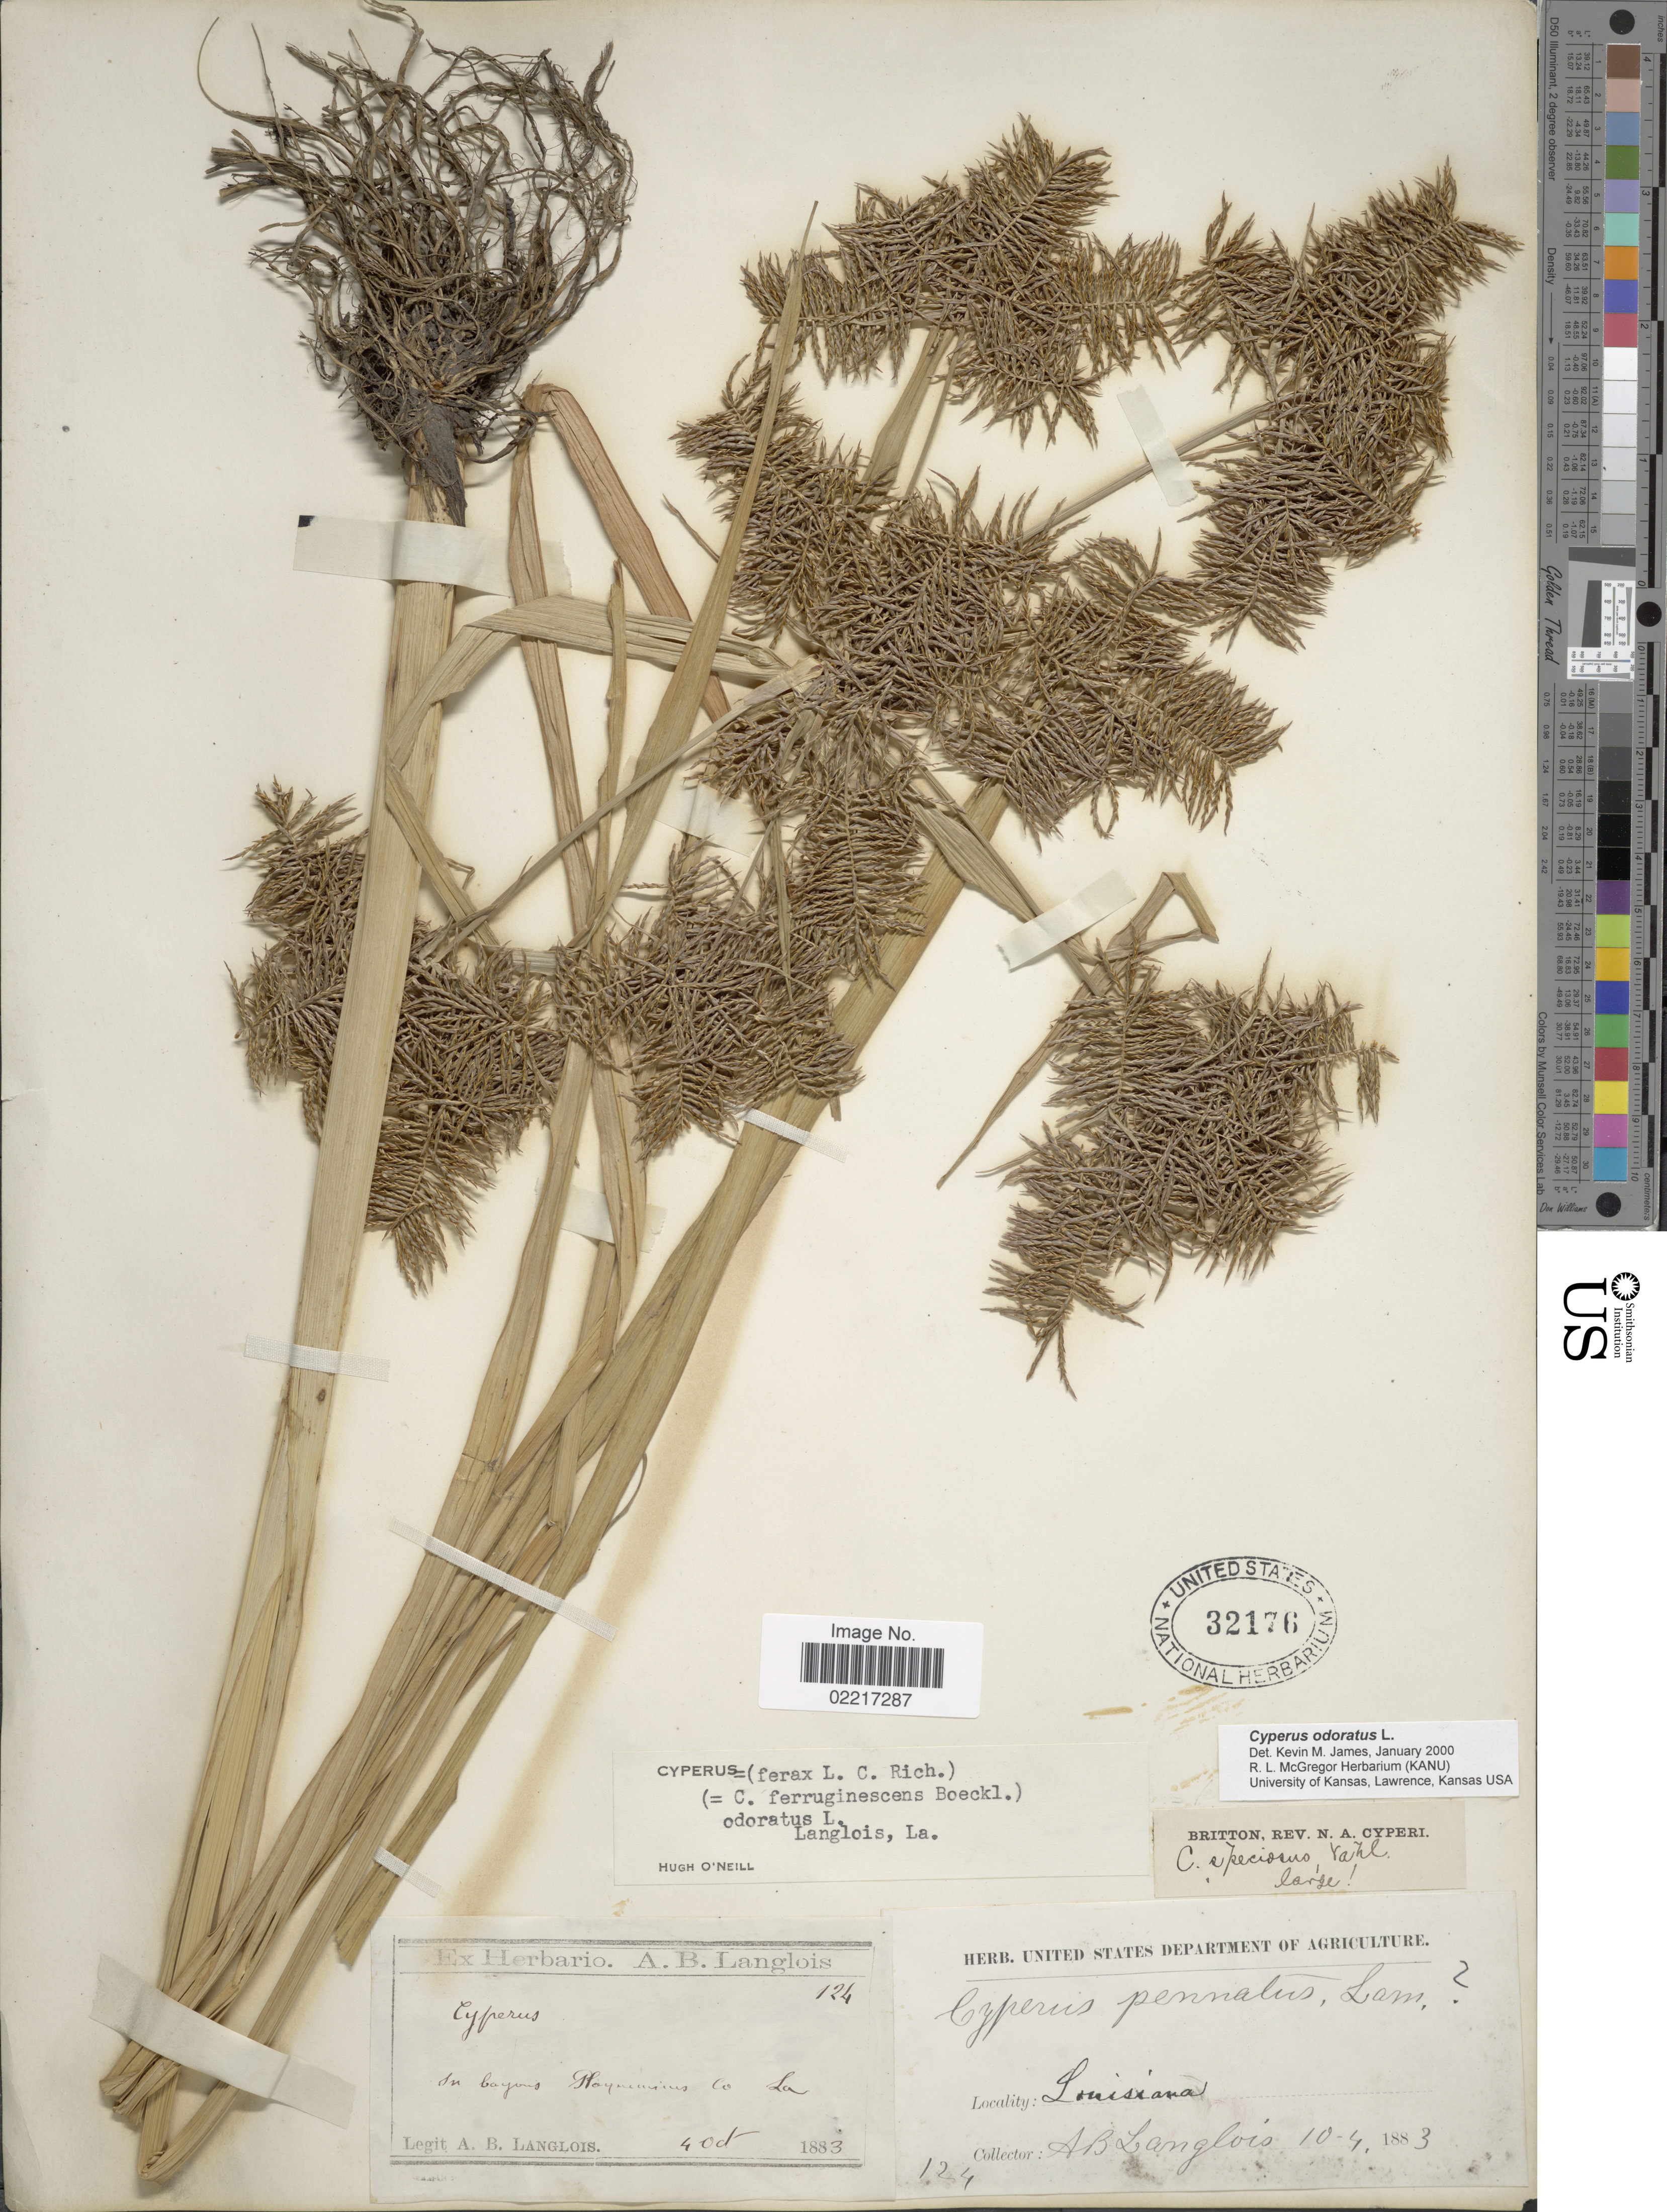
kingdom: Plantae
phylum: Tracheophyta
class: Liliopsida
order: Poales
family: Cyperaceae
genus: Cyperus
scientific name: Cyperus odoratus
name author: L.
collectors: A. Langlois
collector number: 124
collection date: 1883-10-04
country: United States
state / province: Louisiana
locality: In bayous, Plaquemines Co.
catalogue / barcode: US 32176